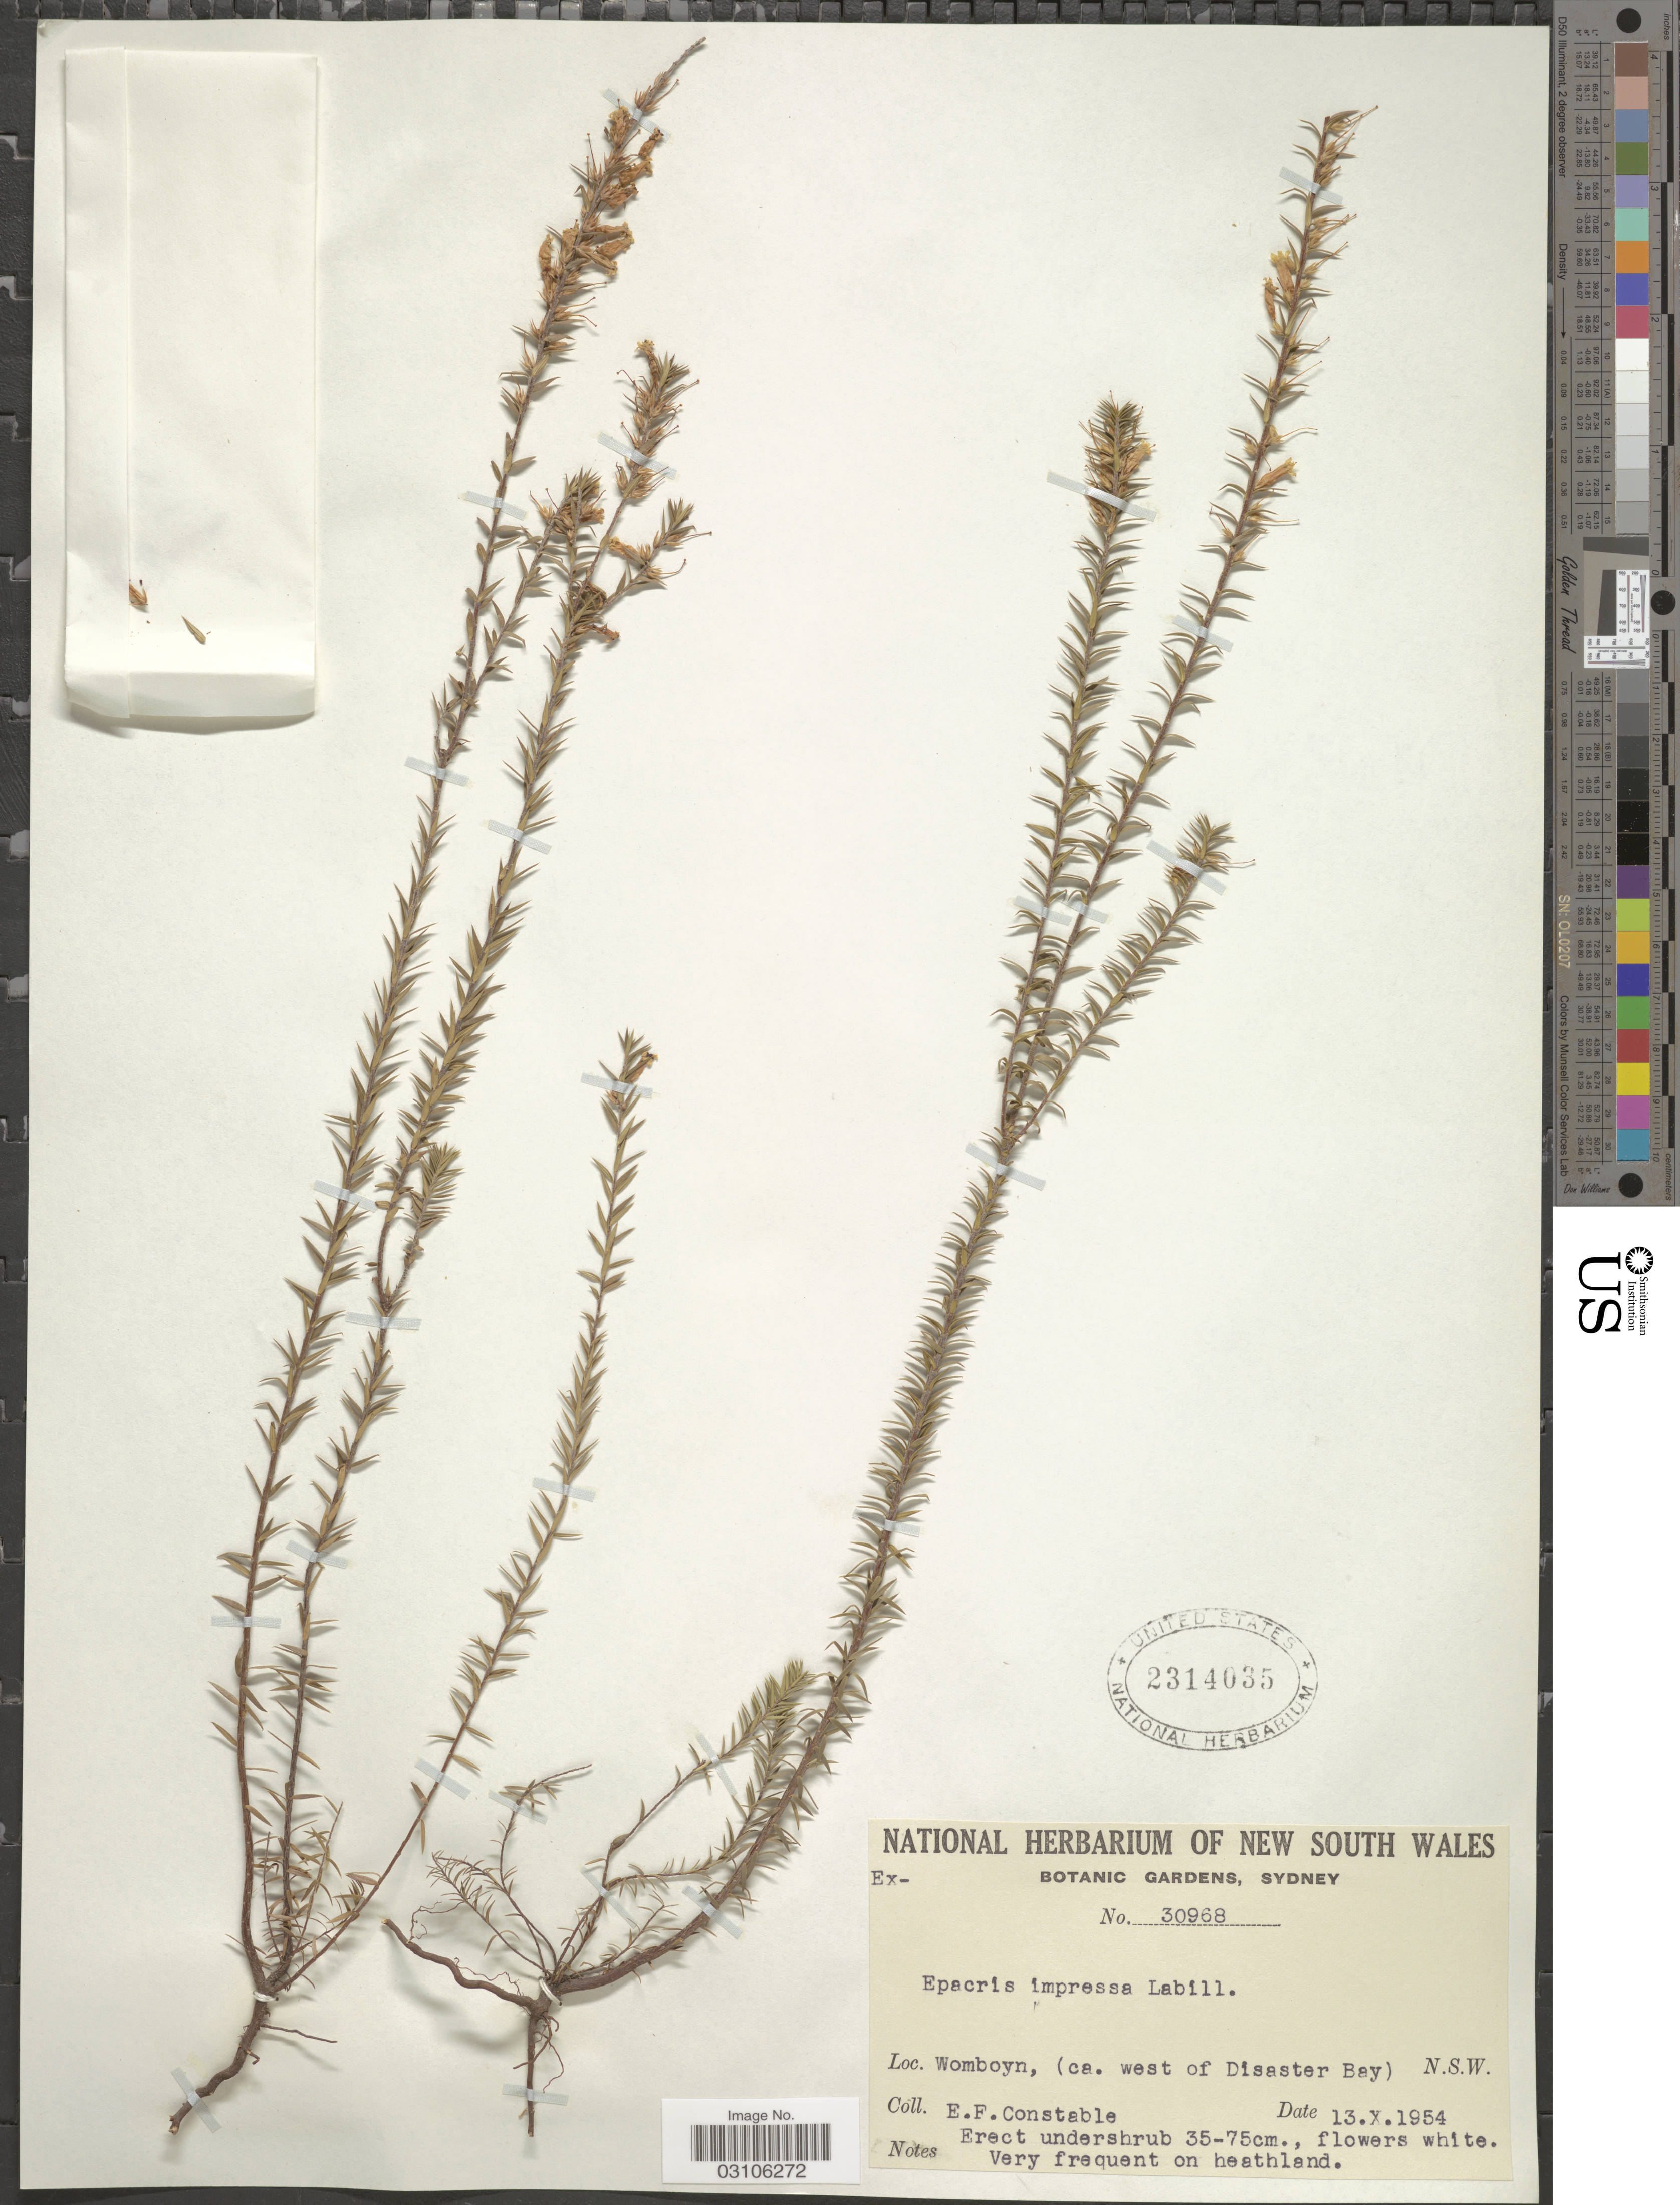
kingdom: Plantae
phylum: Tracheophyta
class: Magnoliopsida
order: Ericales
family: Ericaceae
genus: Epacris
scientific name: Epacris impressa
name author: Labill.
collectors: E. F. Constable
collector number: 30968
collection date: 1954-10-13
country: Australia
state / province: New South Wales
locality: Womboyn, (ca. west of Disaster Bay).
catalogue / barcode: US 2314035